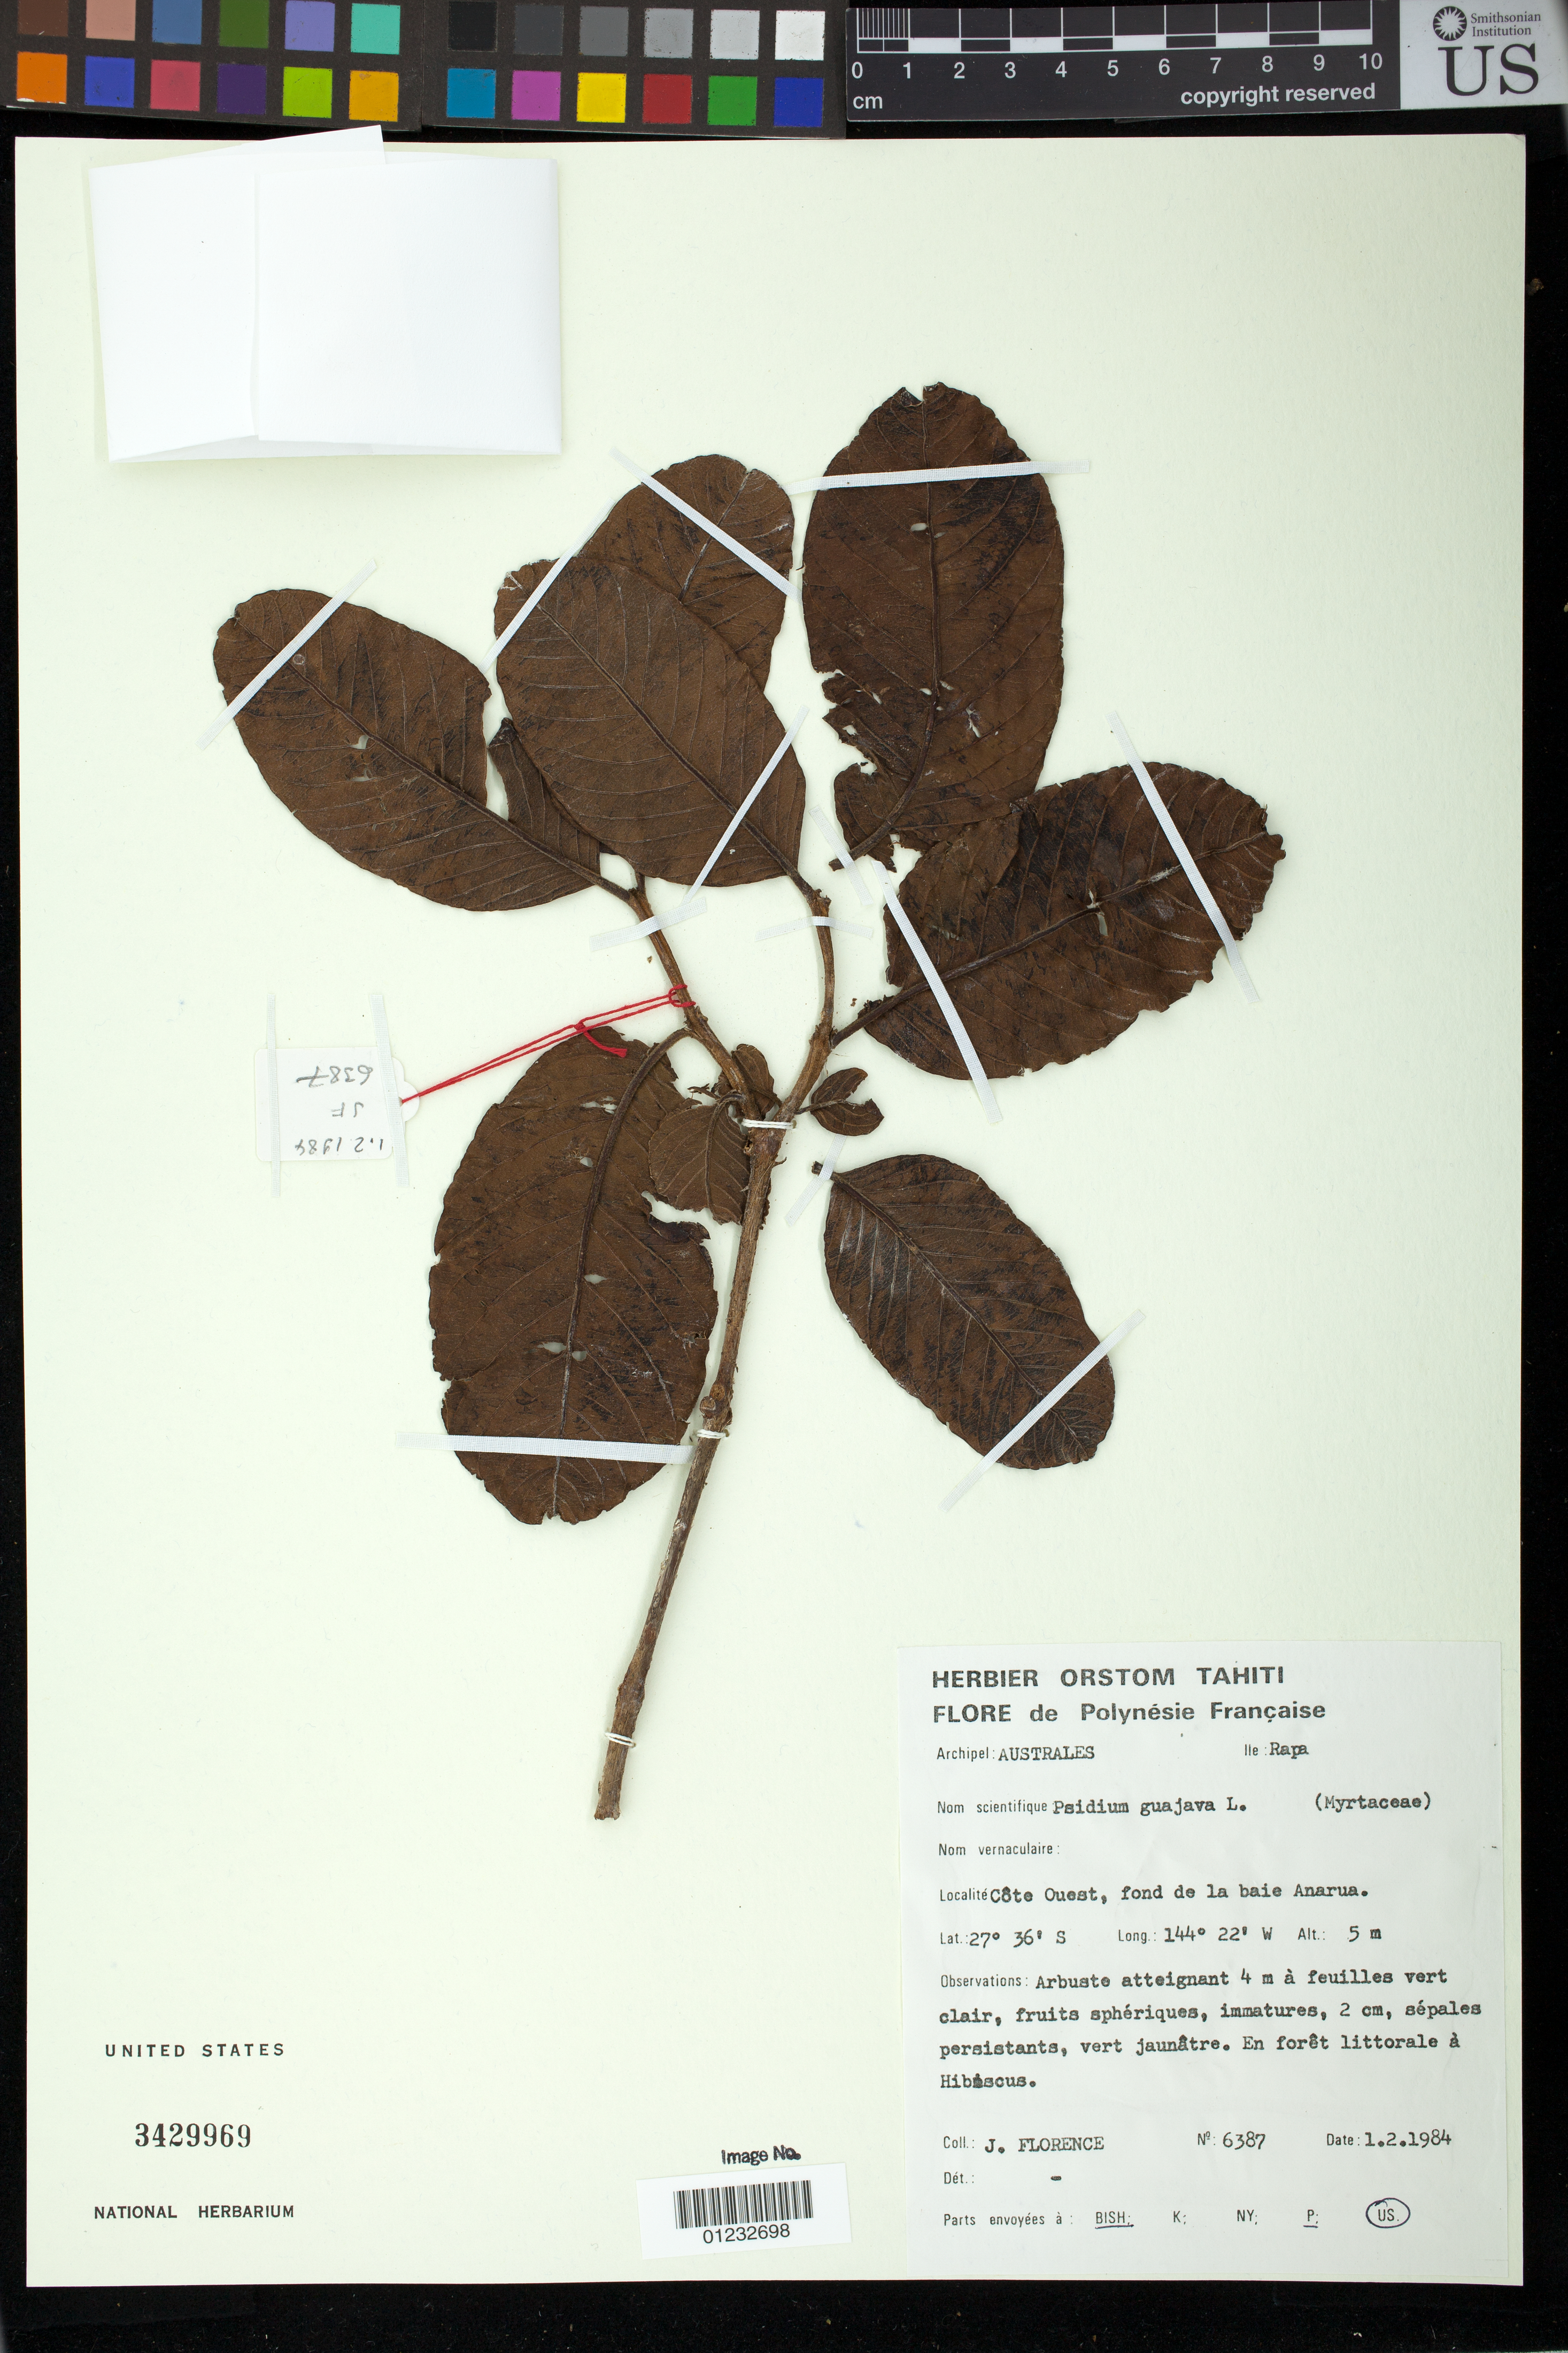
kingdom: Plantae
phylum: Tracheophyta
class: Magnoliopsida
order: Myrtales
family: Myrtaceae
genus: Psidium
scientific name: Psidium guajava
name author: L.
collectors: J. Florence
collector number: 6387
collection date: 1984-02-01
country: French Polynesia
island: Rapa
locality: Còte ouest, fond de la baie anarua.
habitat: en forèt littorale à Hibiscus.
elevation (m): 5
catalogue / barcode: US 3429969